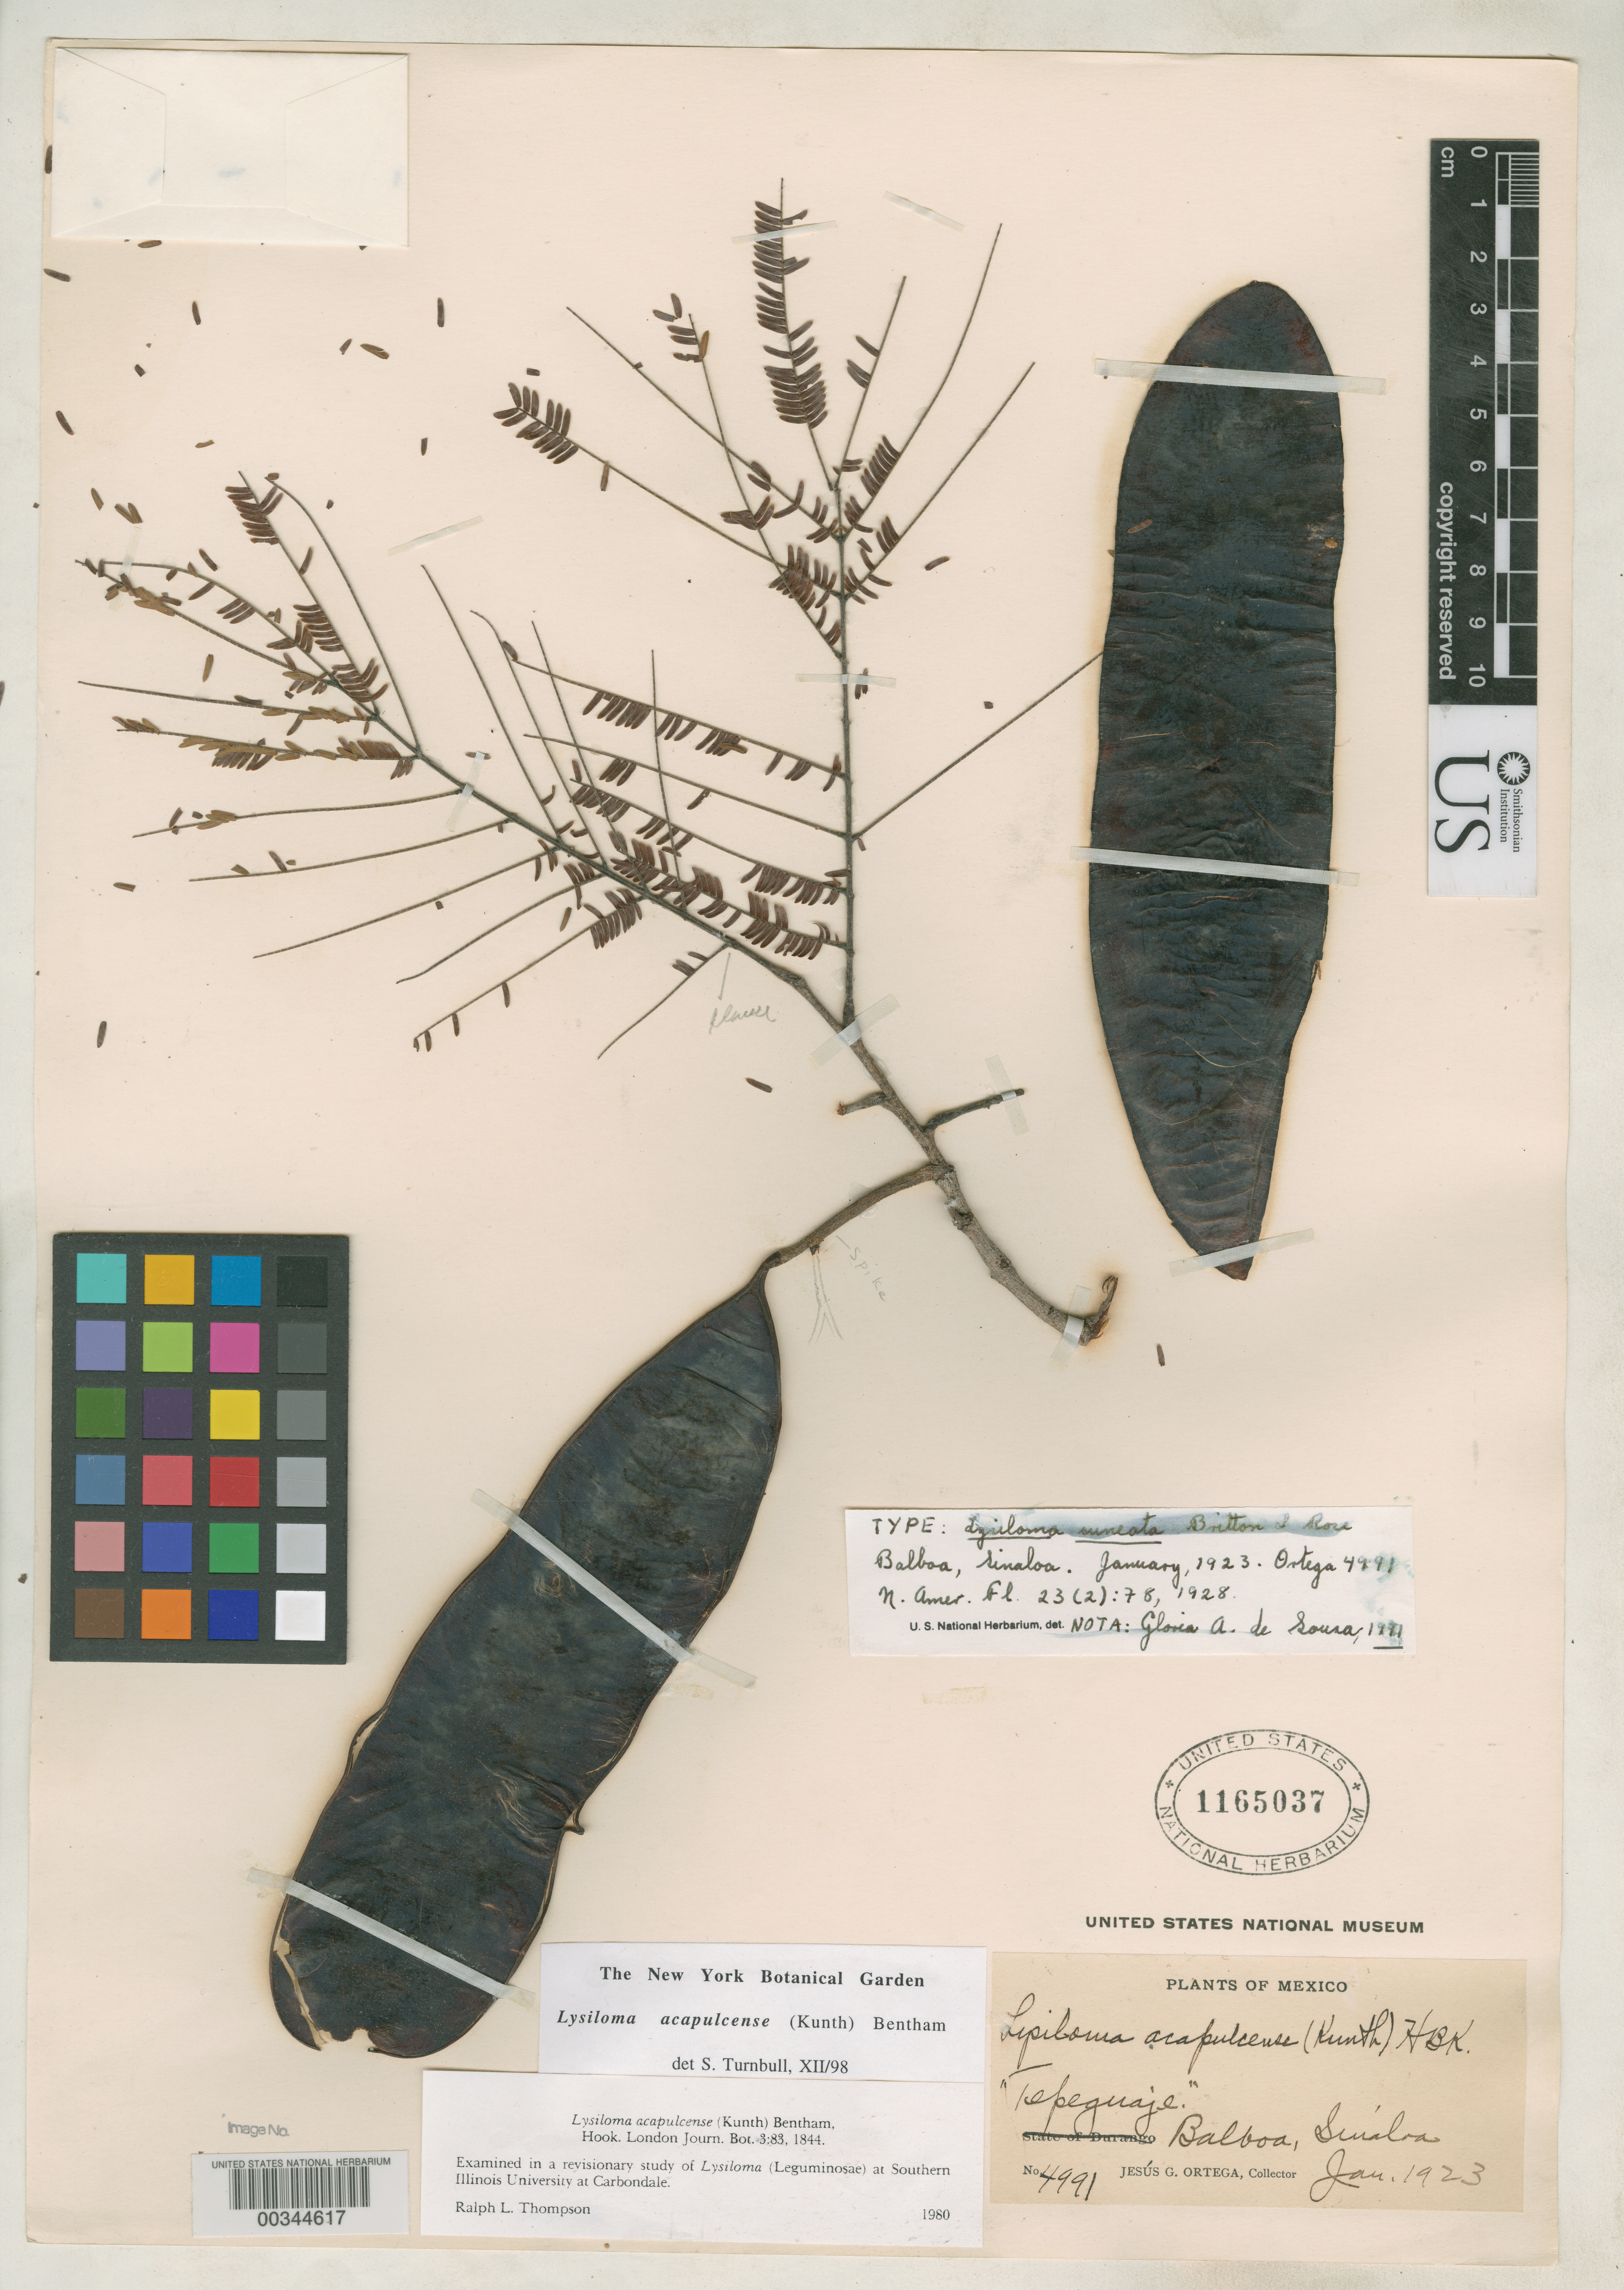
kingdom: Plantae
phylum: Tracheophyta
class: Magnoliopsida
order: Fabales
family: Fabaceae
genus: Lysiloma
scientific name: Lysiloma cuneata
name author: Britton & Rose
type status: Isotype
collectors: J. Ortega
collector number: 4991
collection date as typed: Jan 1923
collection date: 1923-01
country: Mexico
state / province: Sinaloa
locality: Balboa, Tepequaje.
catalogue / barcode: US 1165037